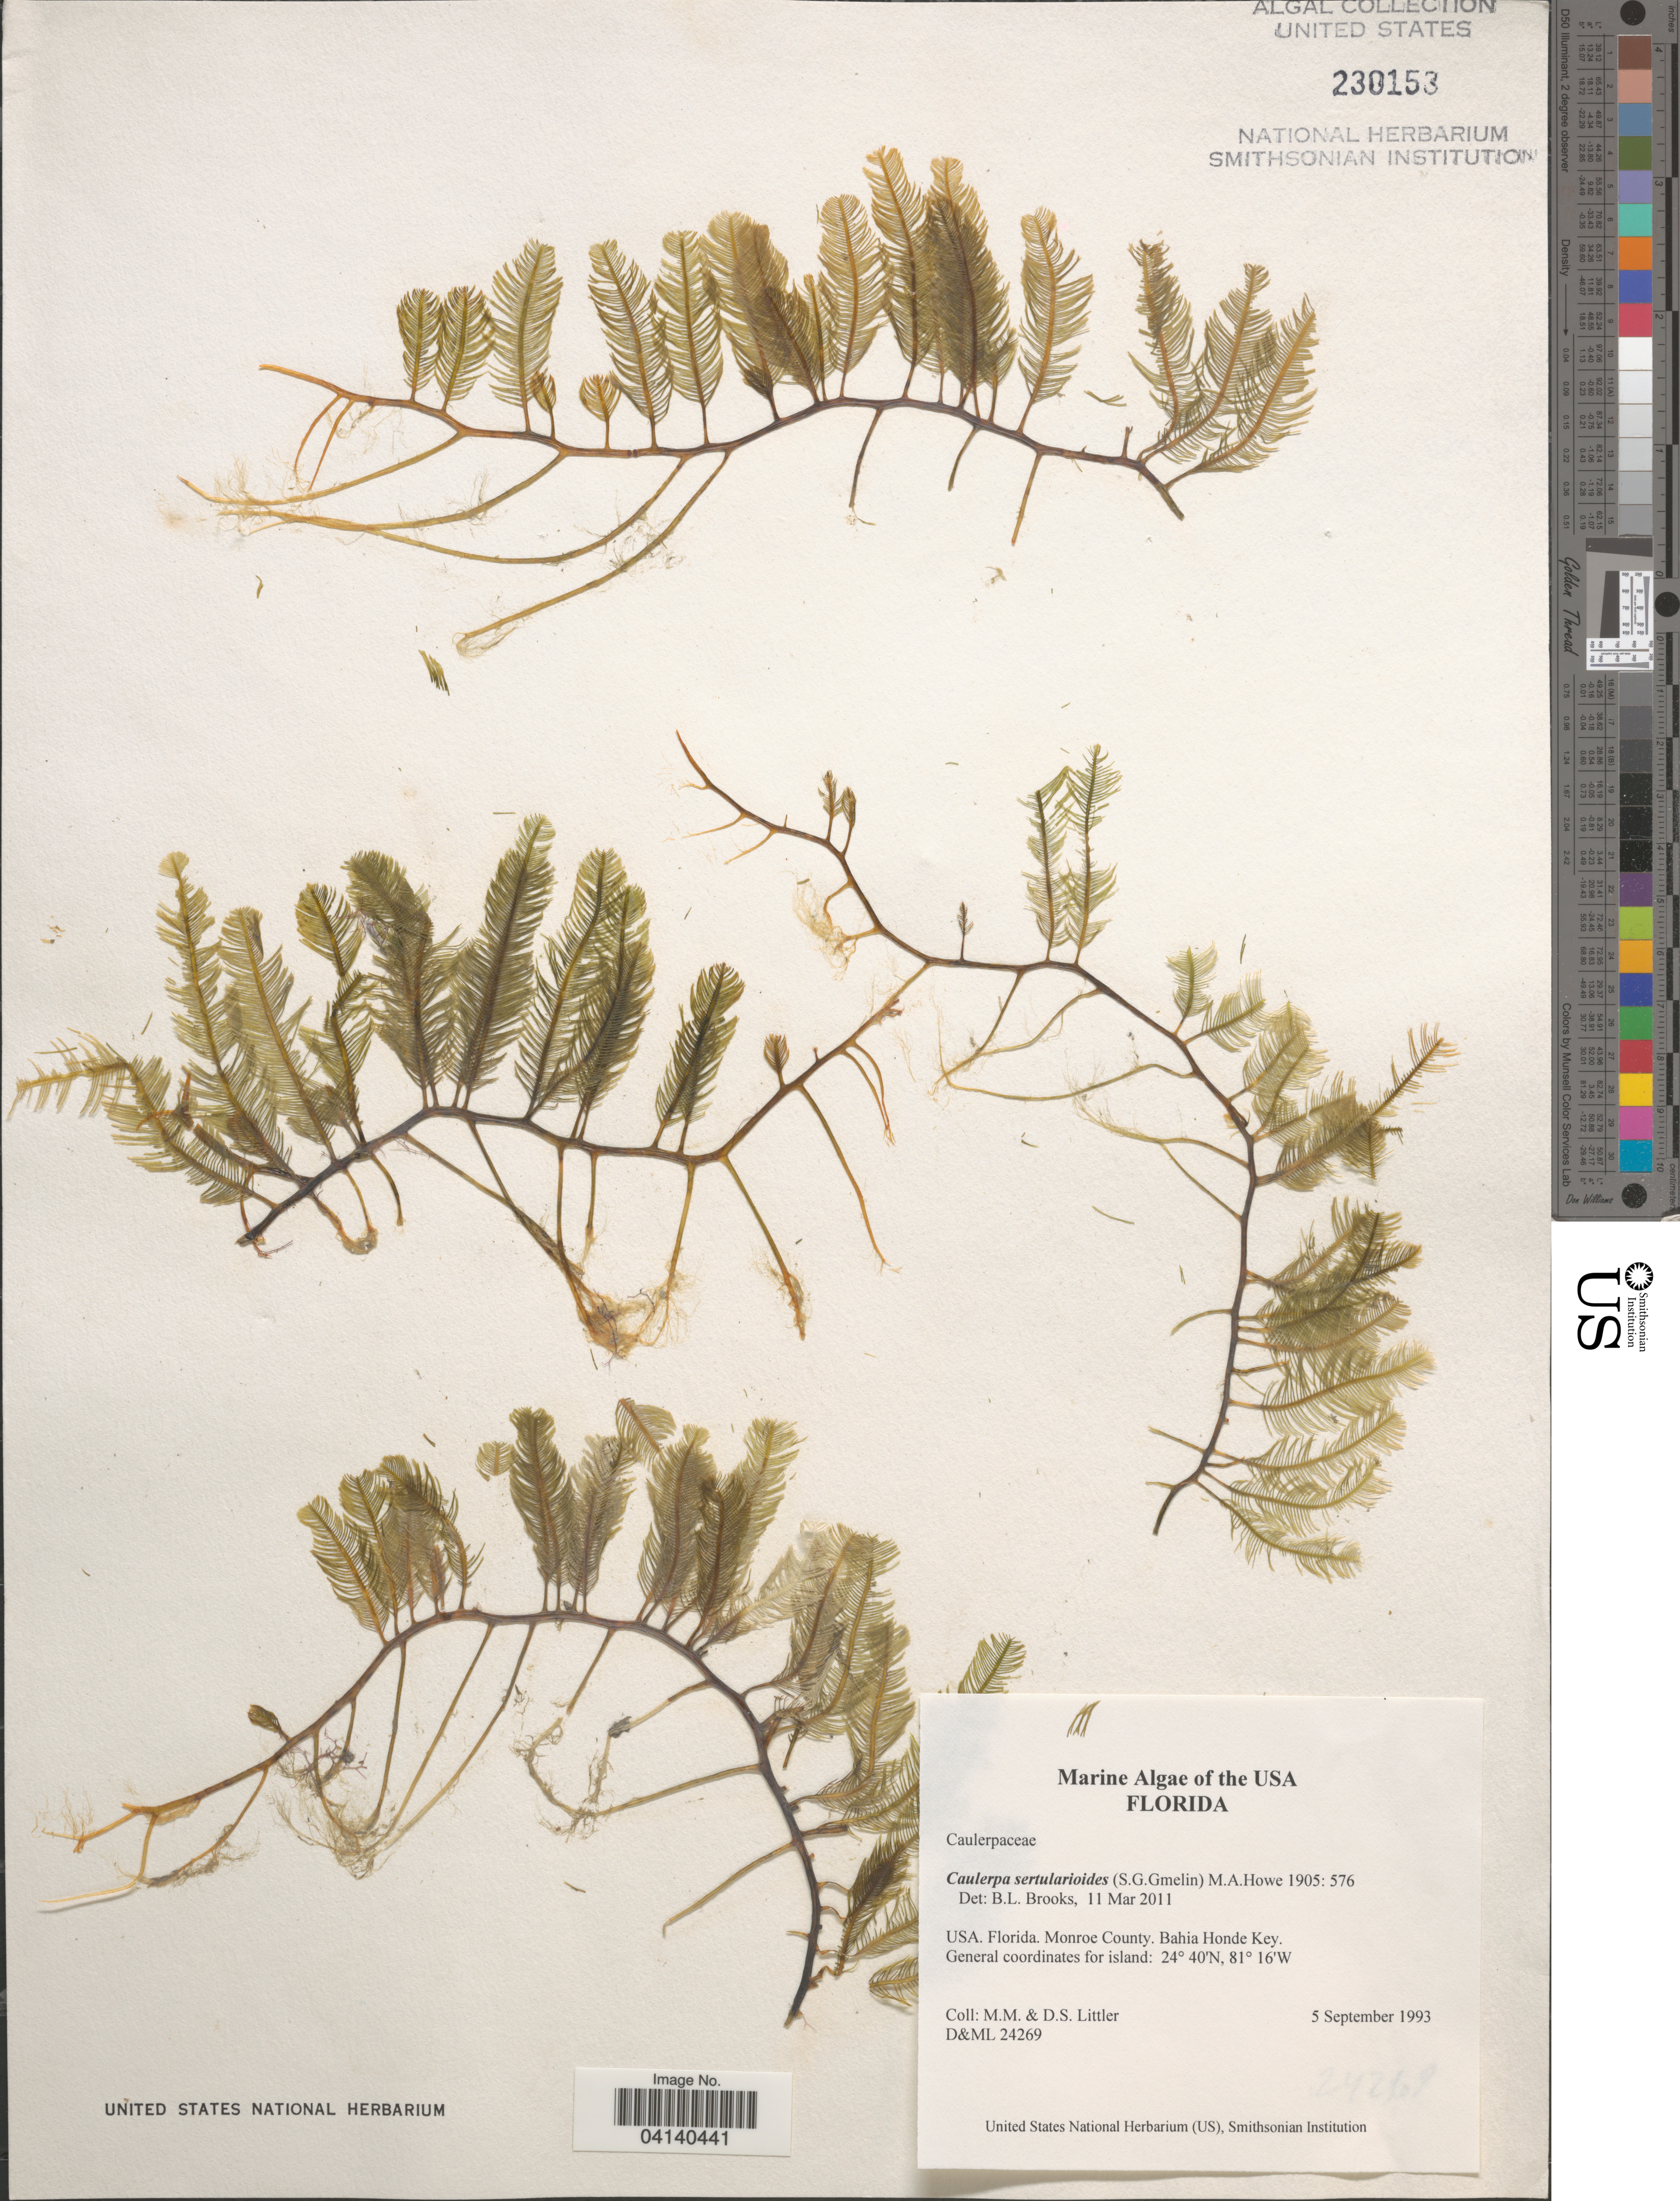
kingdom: Plantae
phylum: Chlorophyta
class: Ulvophyceae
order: Bryopsidales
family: Caulerpaceae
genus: Caulerpa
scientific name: Caulerpa sertularioides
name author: (S.G. Gmel.) M. Howe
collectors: D. S. Littler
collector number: D&ML24269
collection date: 1993-09-05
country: United States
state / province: Florida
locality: Monroe County. Bahia Honde Key.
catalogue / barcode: US 230153